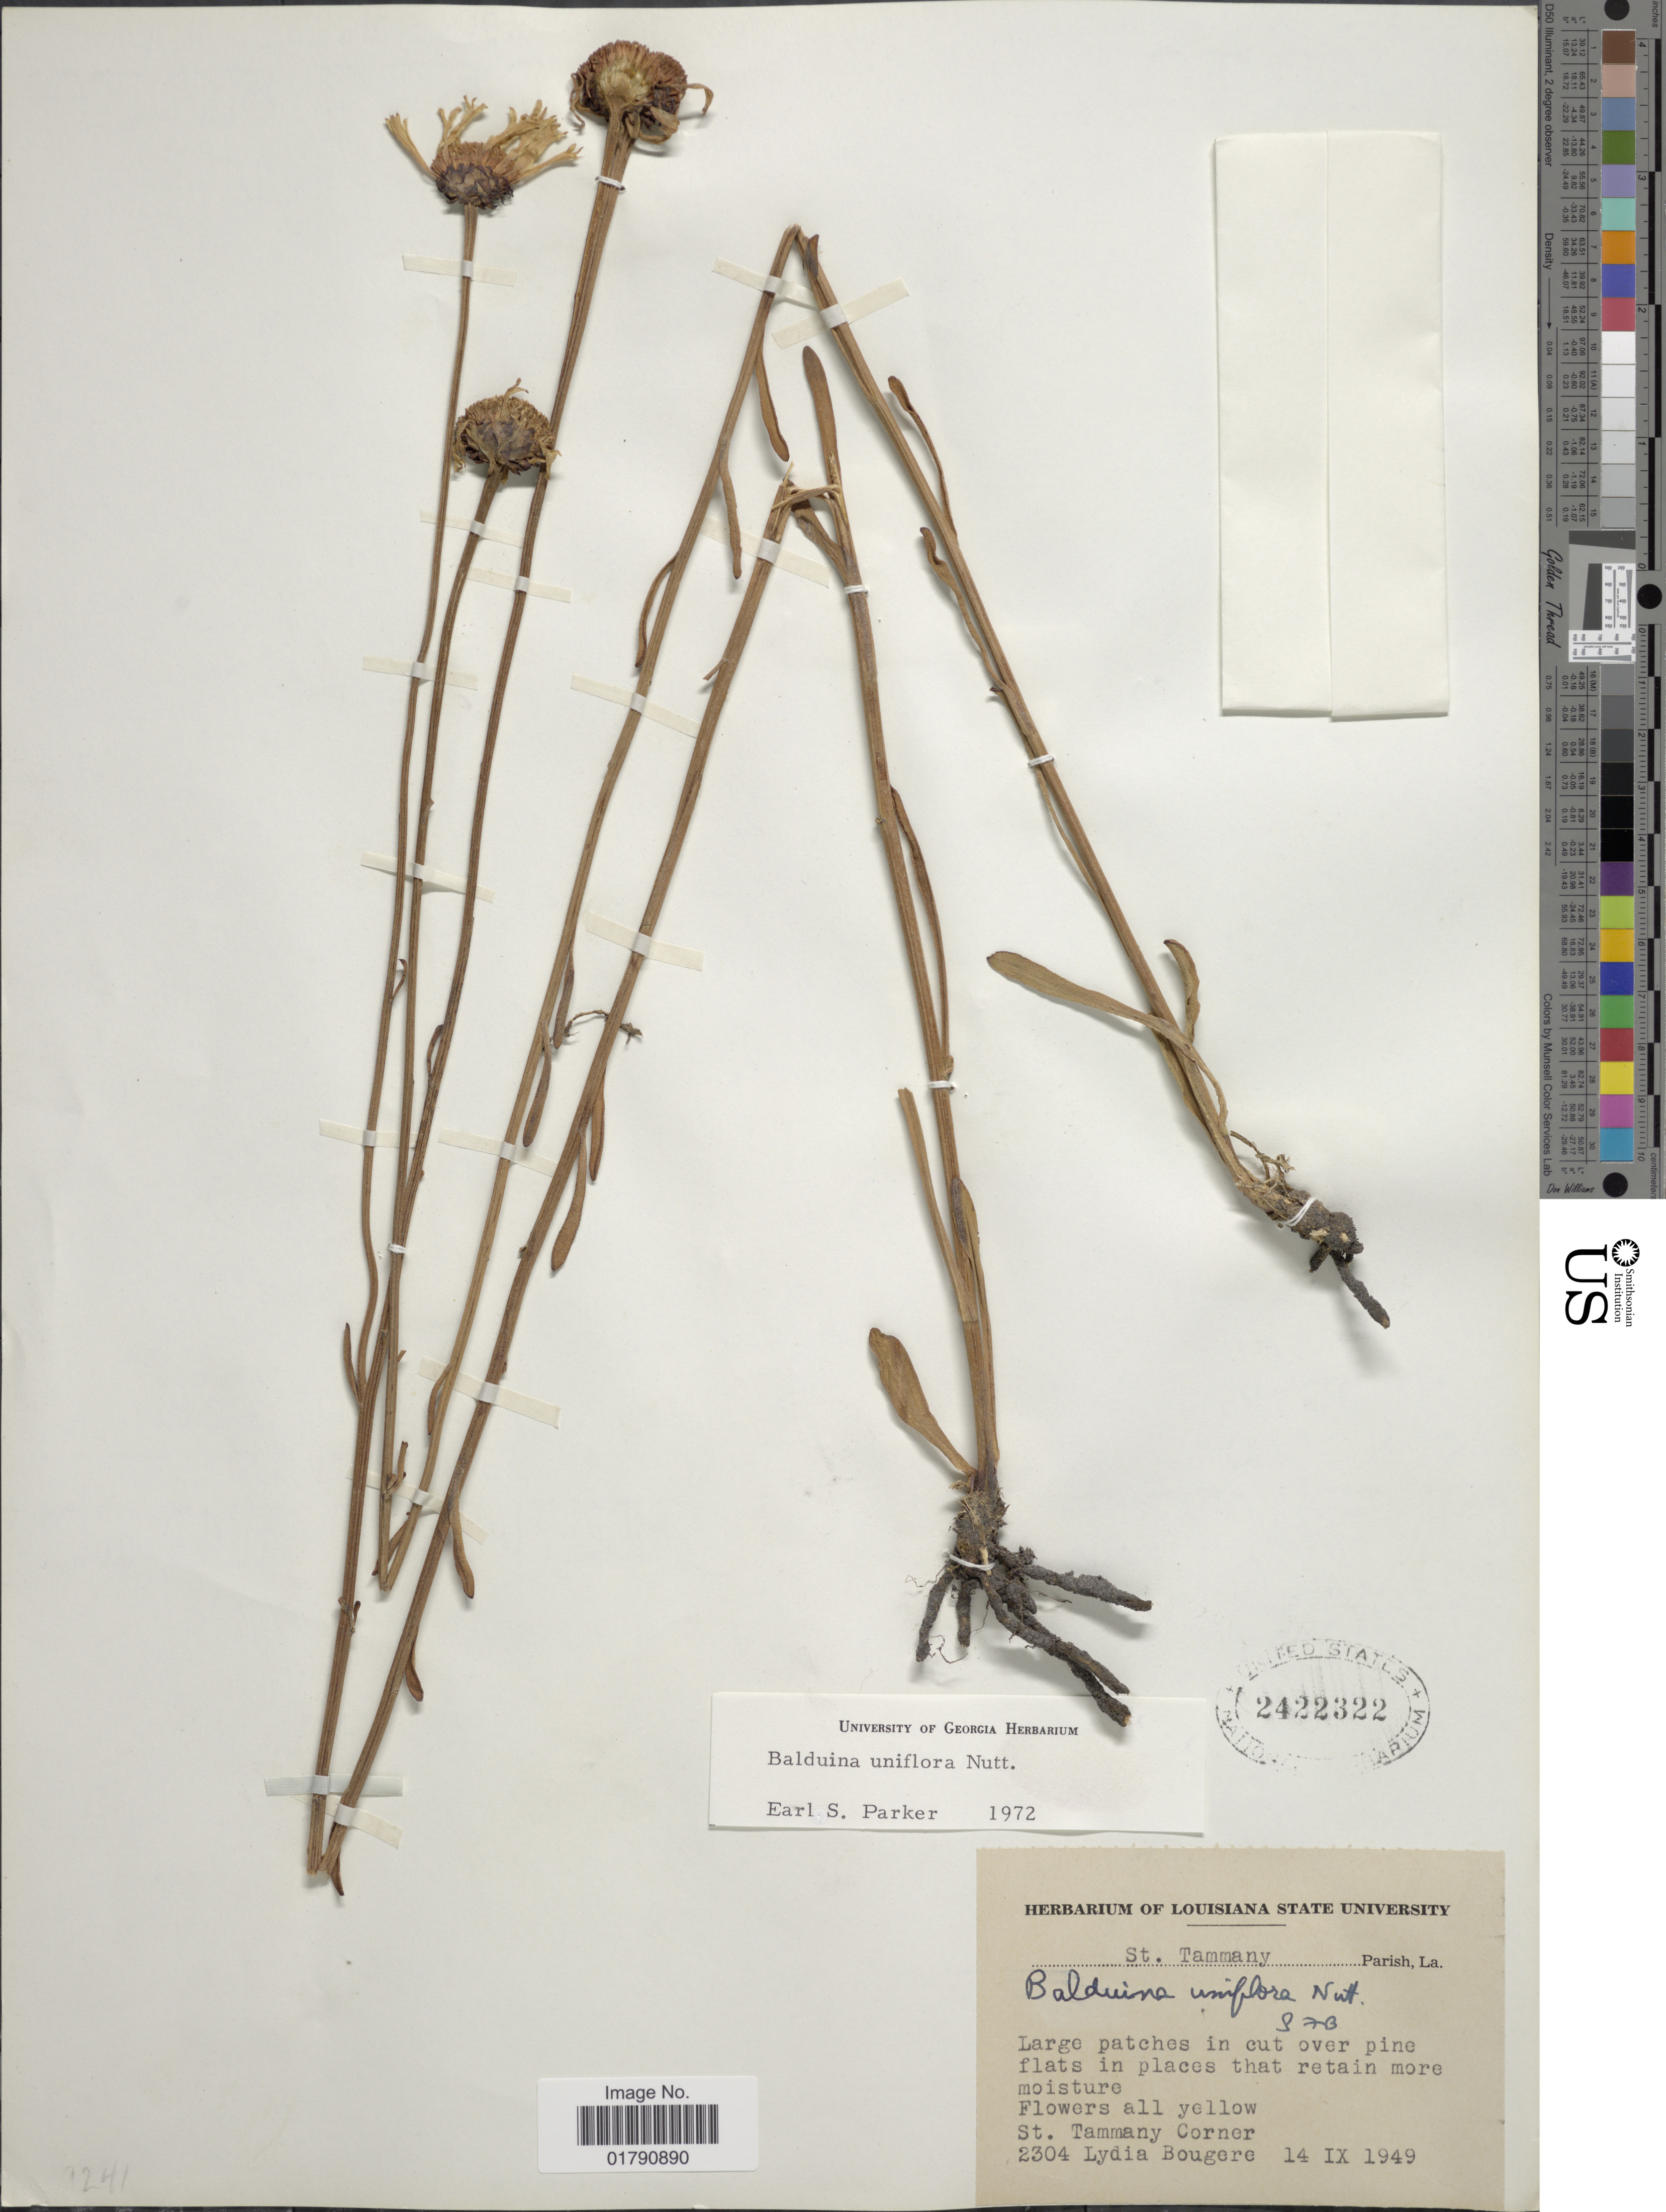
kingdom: Plantae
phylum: Tracheophyta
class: Magnoliopsida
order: Asterales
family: Asteraceae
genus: Balduina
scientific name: Balduina uniflora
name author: Nutt.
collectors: L. Bougere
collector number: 2304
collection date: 1949-09-14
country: United States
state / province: Louisiana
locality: St. Tammany Parish, La., St. Tammany Corner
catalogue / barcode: US 2422322